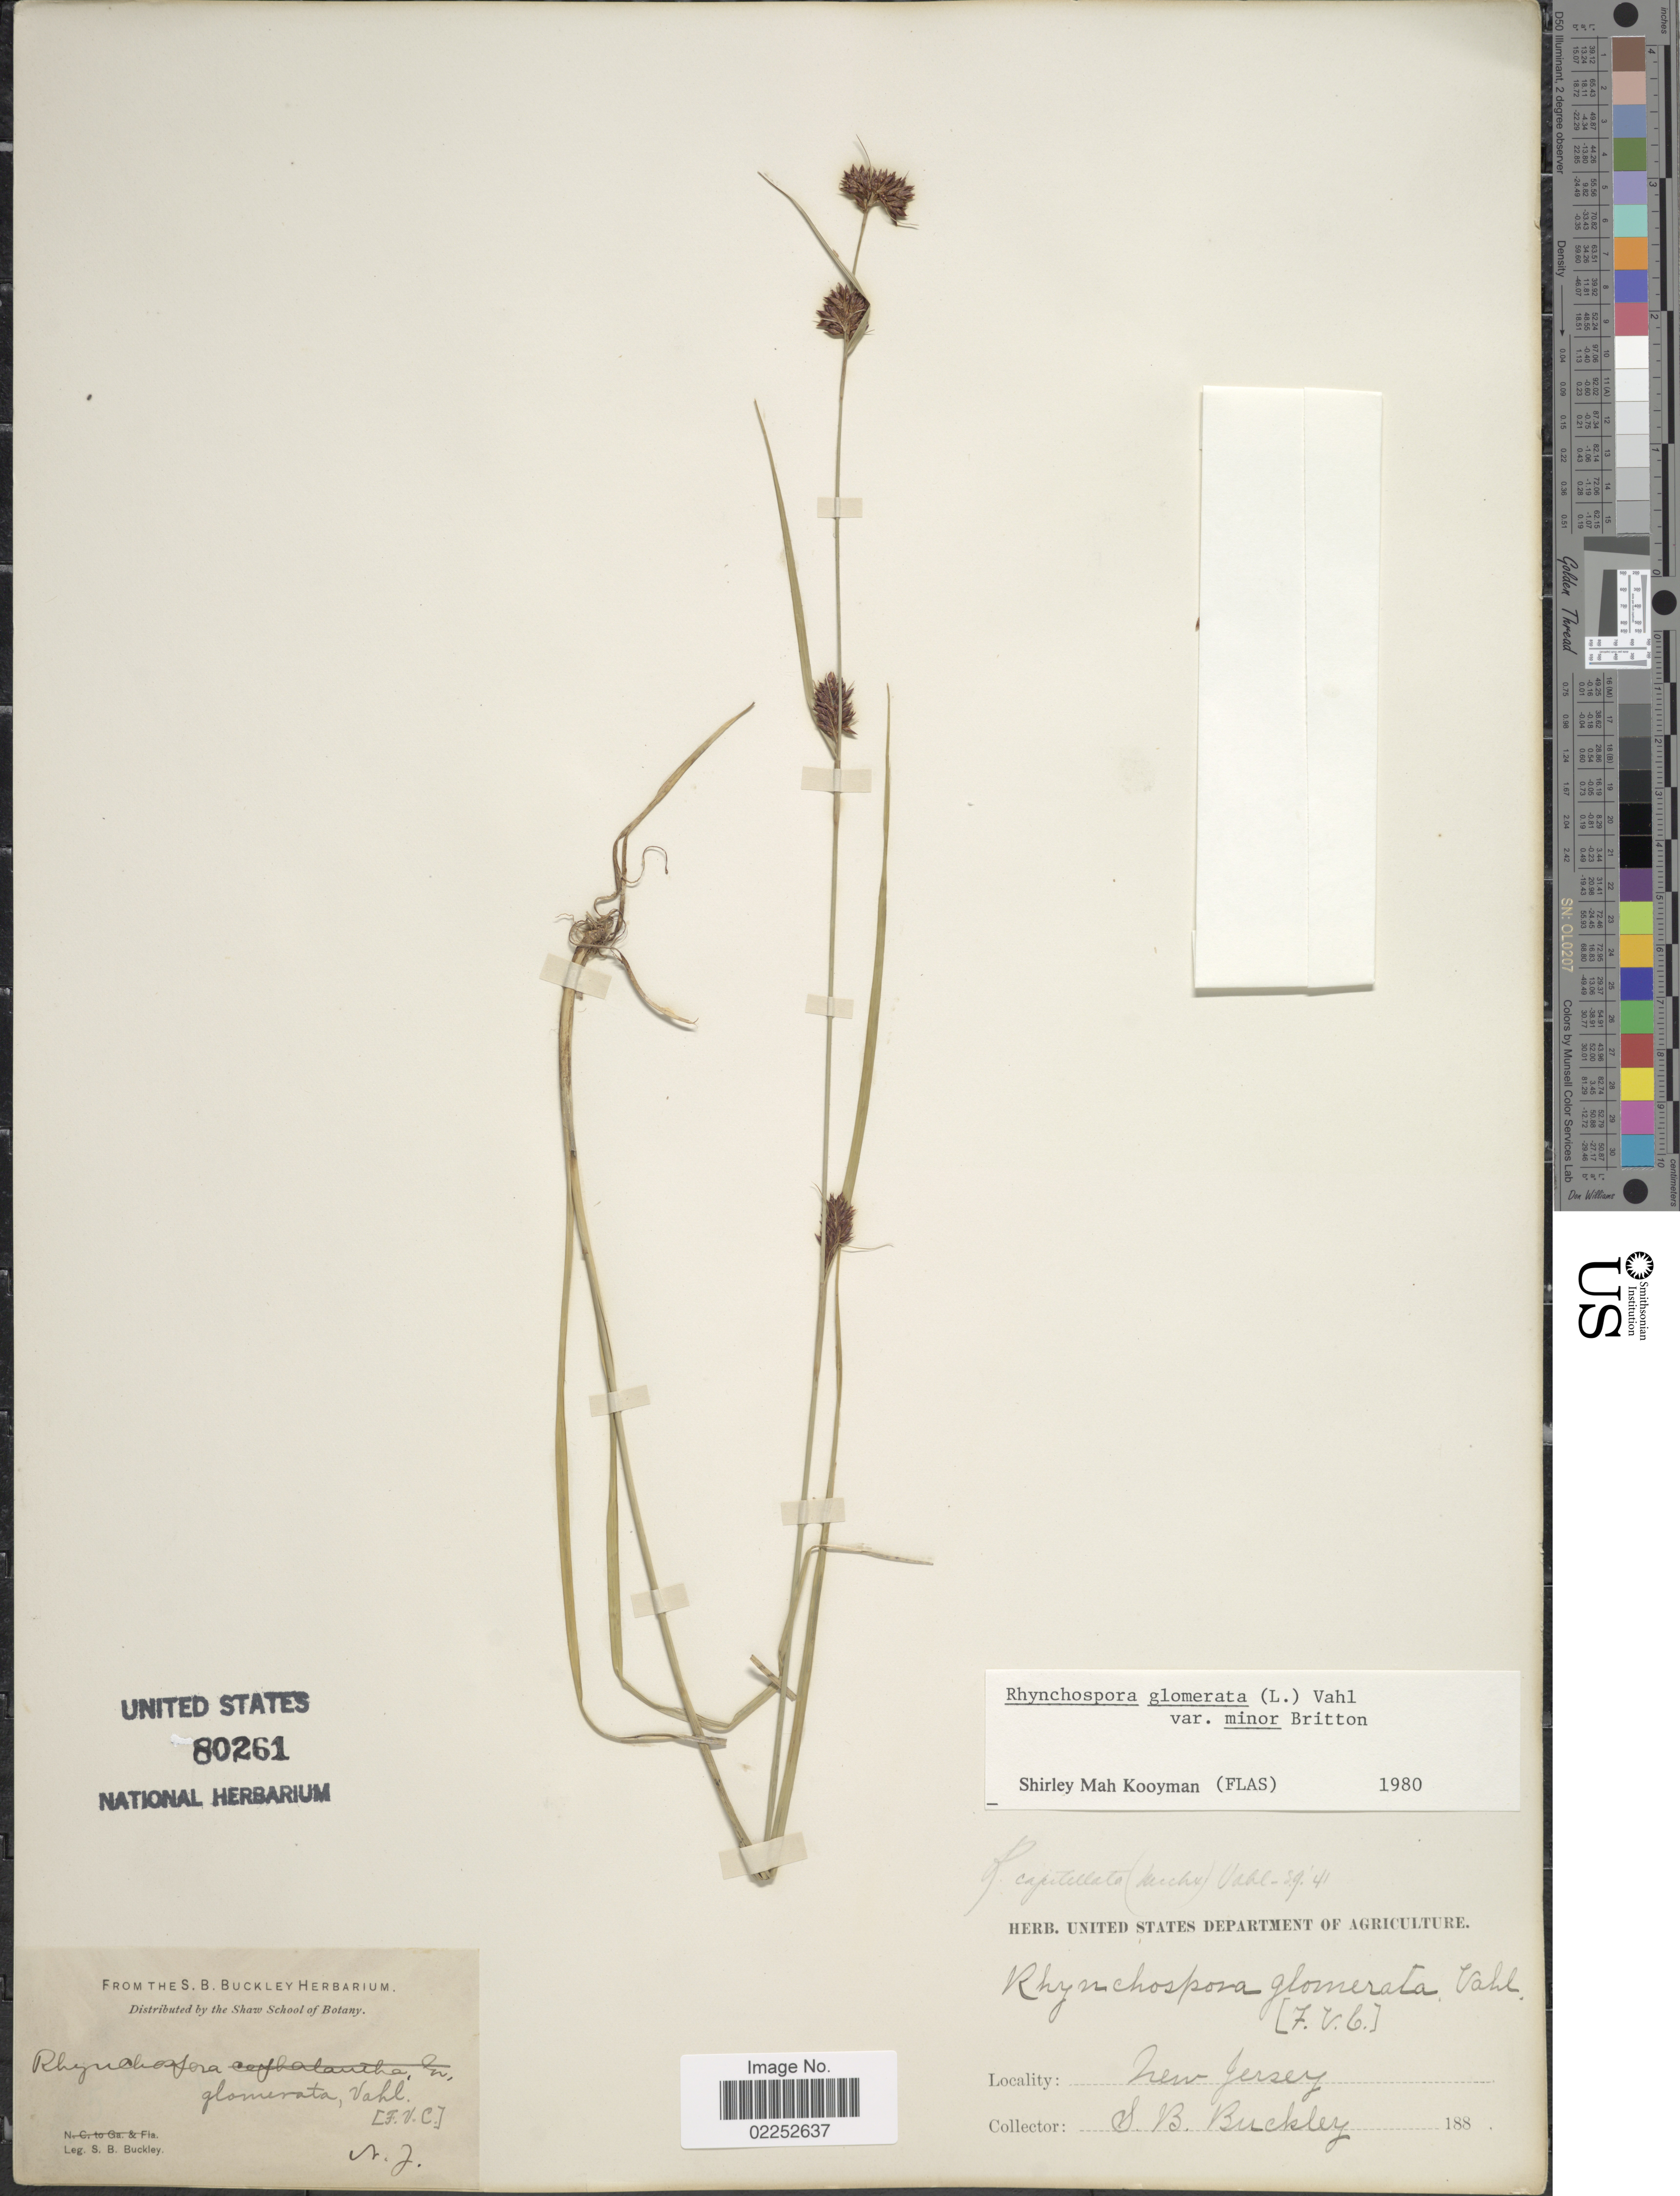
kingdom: Plantae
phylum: Tracheophyta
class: Liliopsida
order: Poales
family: Cyperaceae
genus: Rhynchospora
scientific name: Rhynchospora capitellata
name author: (Michx.) Vahl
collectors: S. B. Buckley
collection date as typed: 188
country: United States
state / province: New Jersey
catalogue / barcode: US 80261